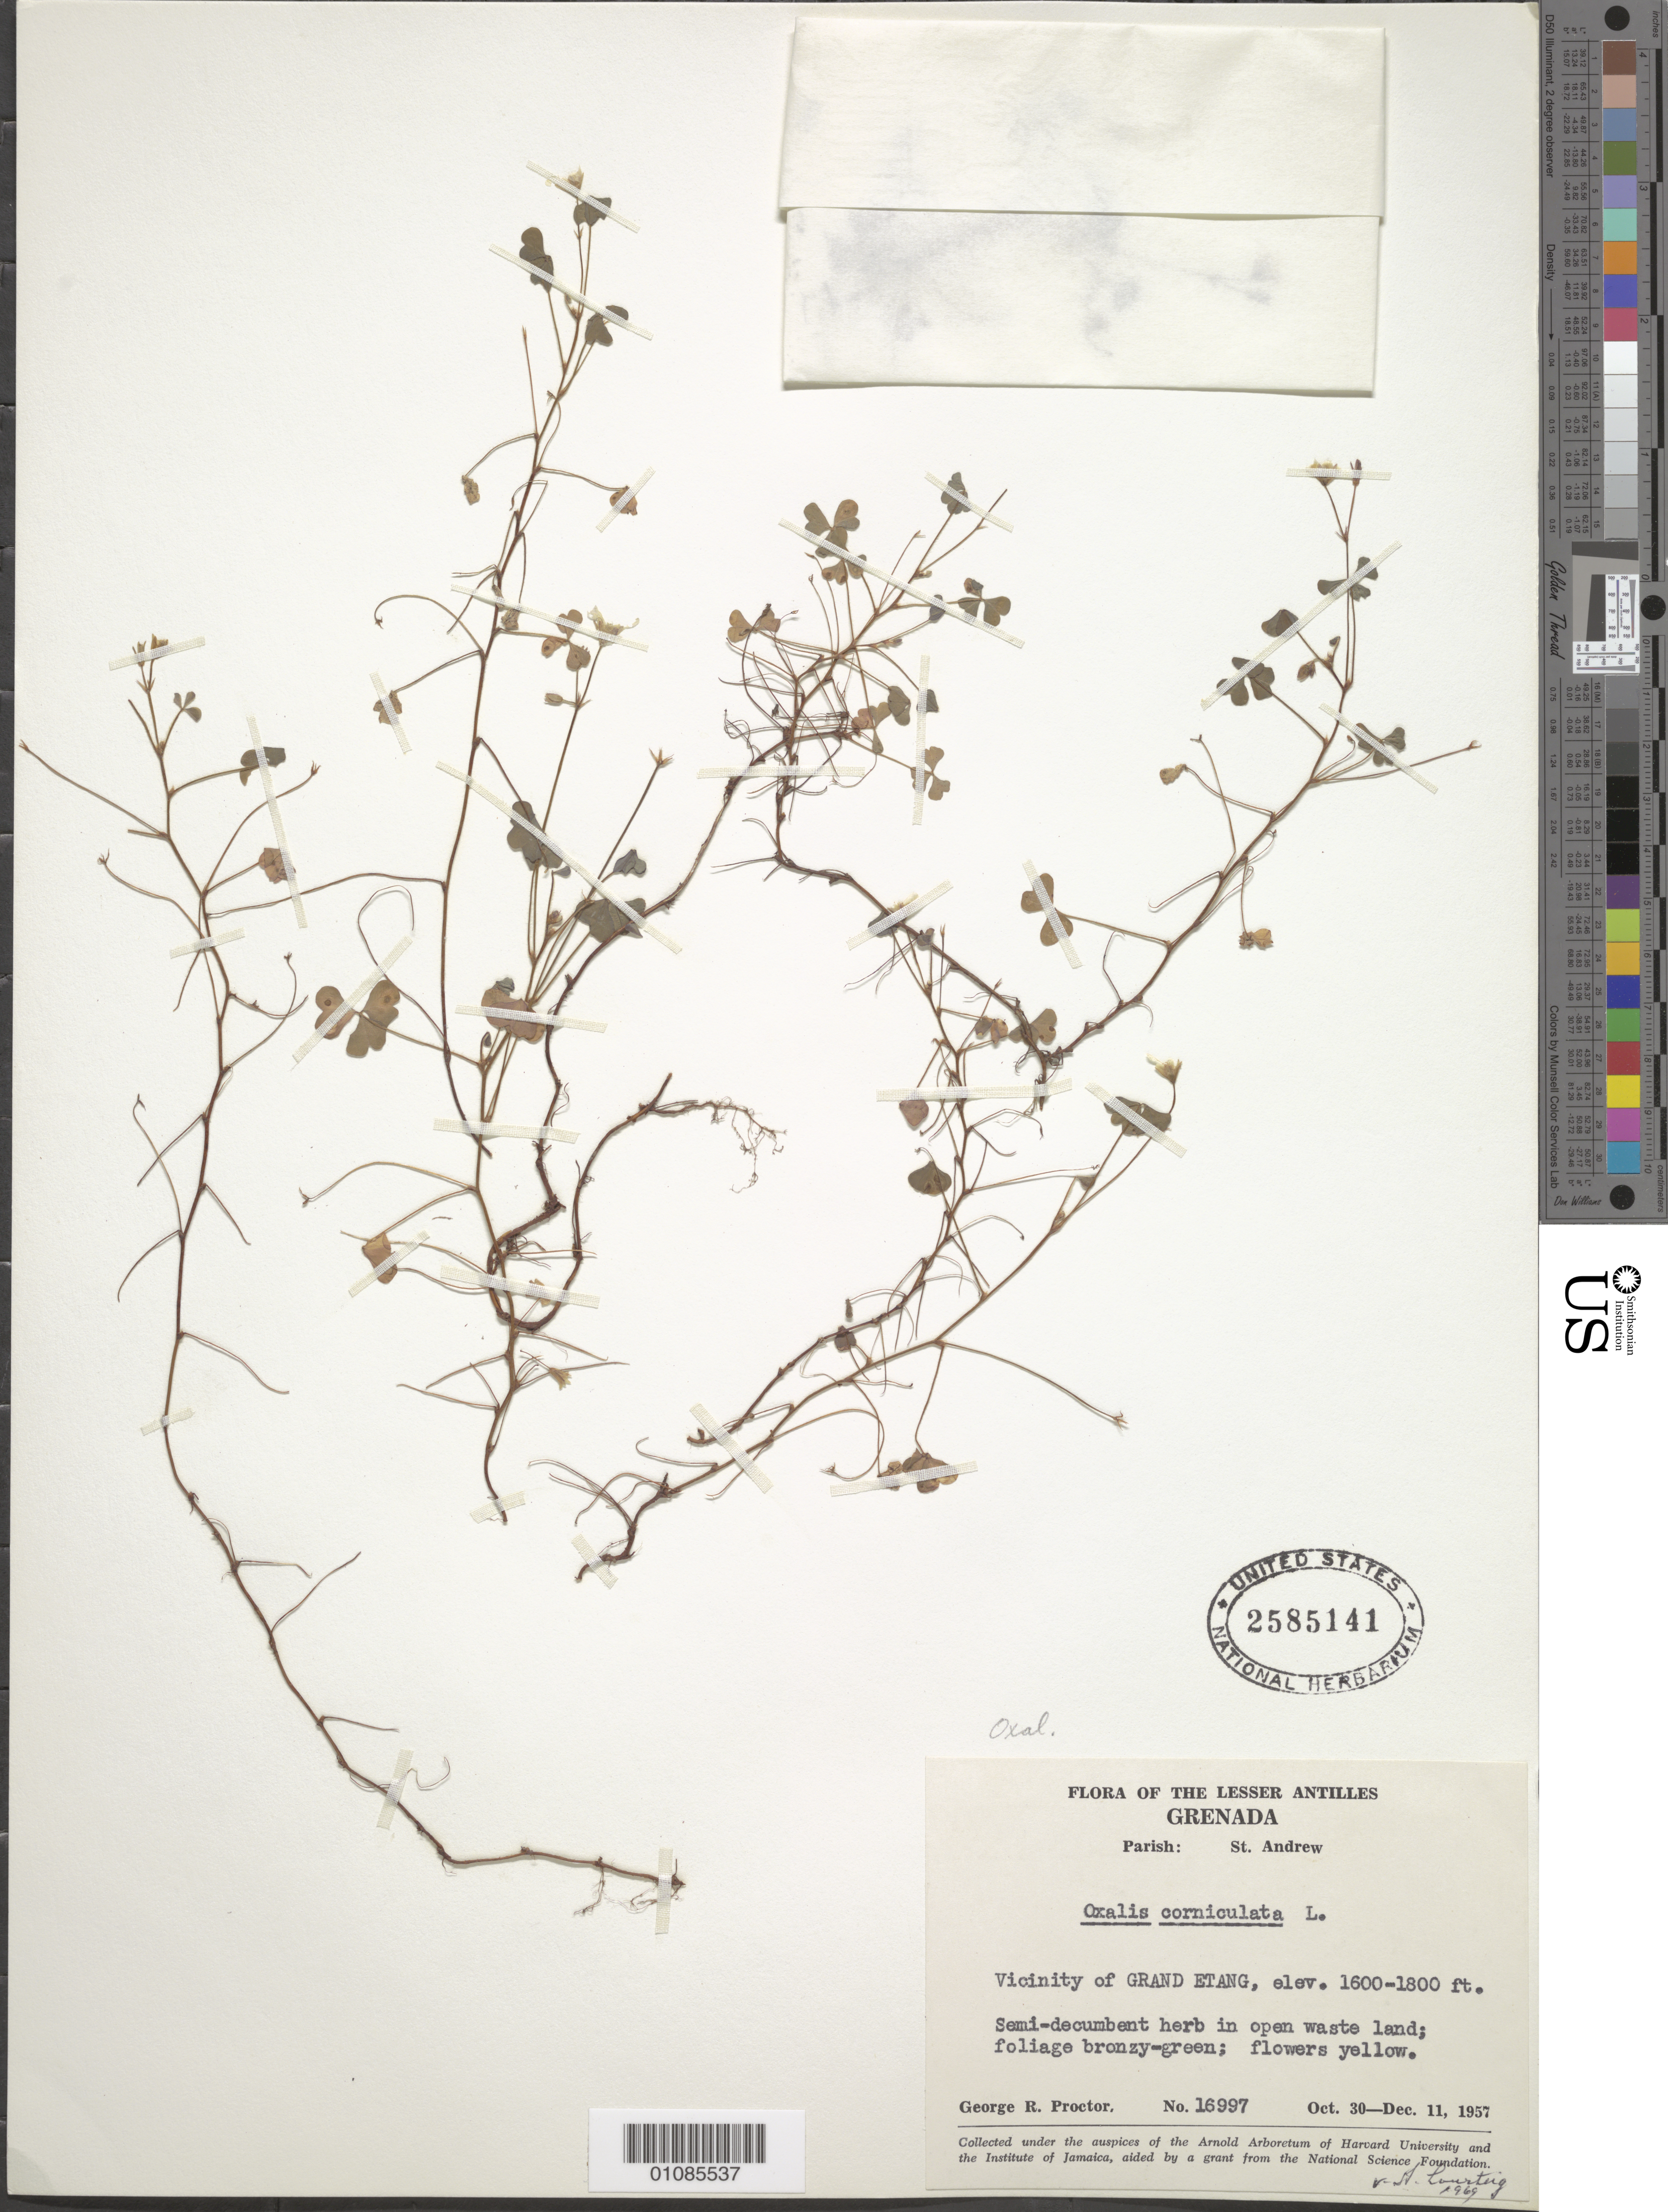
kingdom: Plantae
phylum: Tracheophyta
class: Magnoliopsida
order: Oxalidales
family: Oxalidaceae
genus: Oxalis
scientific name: Oxalis corniculata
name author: L.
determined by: Lourteig, A.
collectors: G. R. Proctor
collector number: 16997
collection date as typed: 30 Oct 1957 to 11 Dec 1957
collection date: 1957-10-30/1957-12-11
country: Grenada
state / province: Saint Andrew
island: Grenada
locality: semi-decumbent herb in open waste land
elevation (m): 488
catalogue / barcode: US 2585141